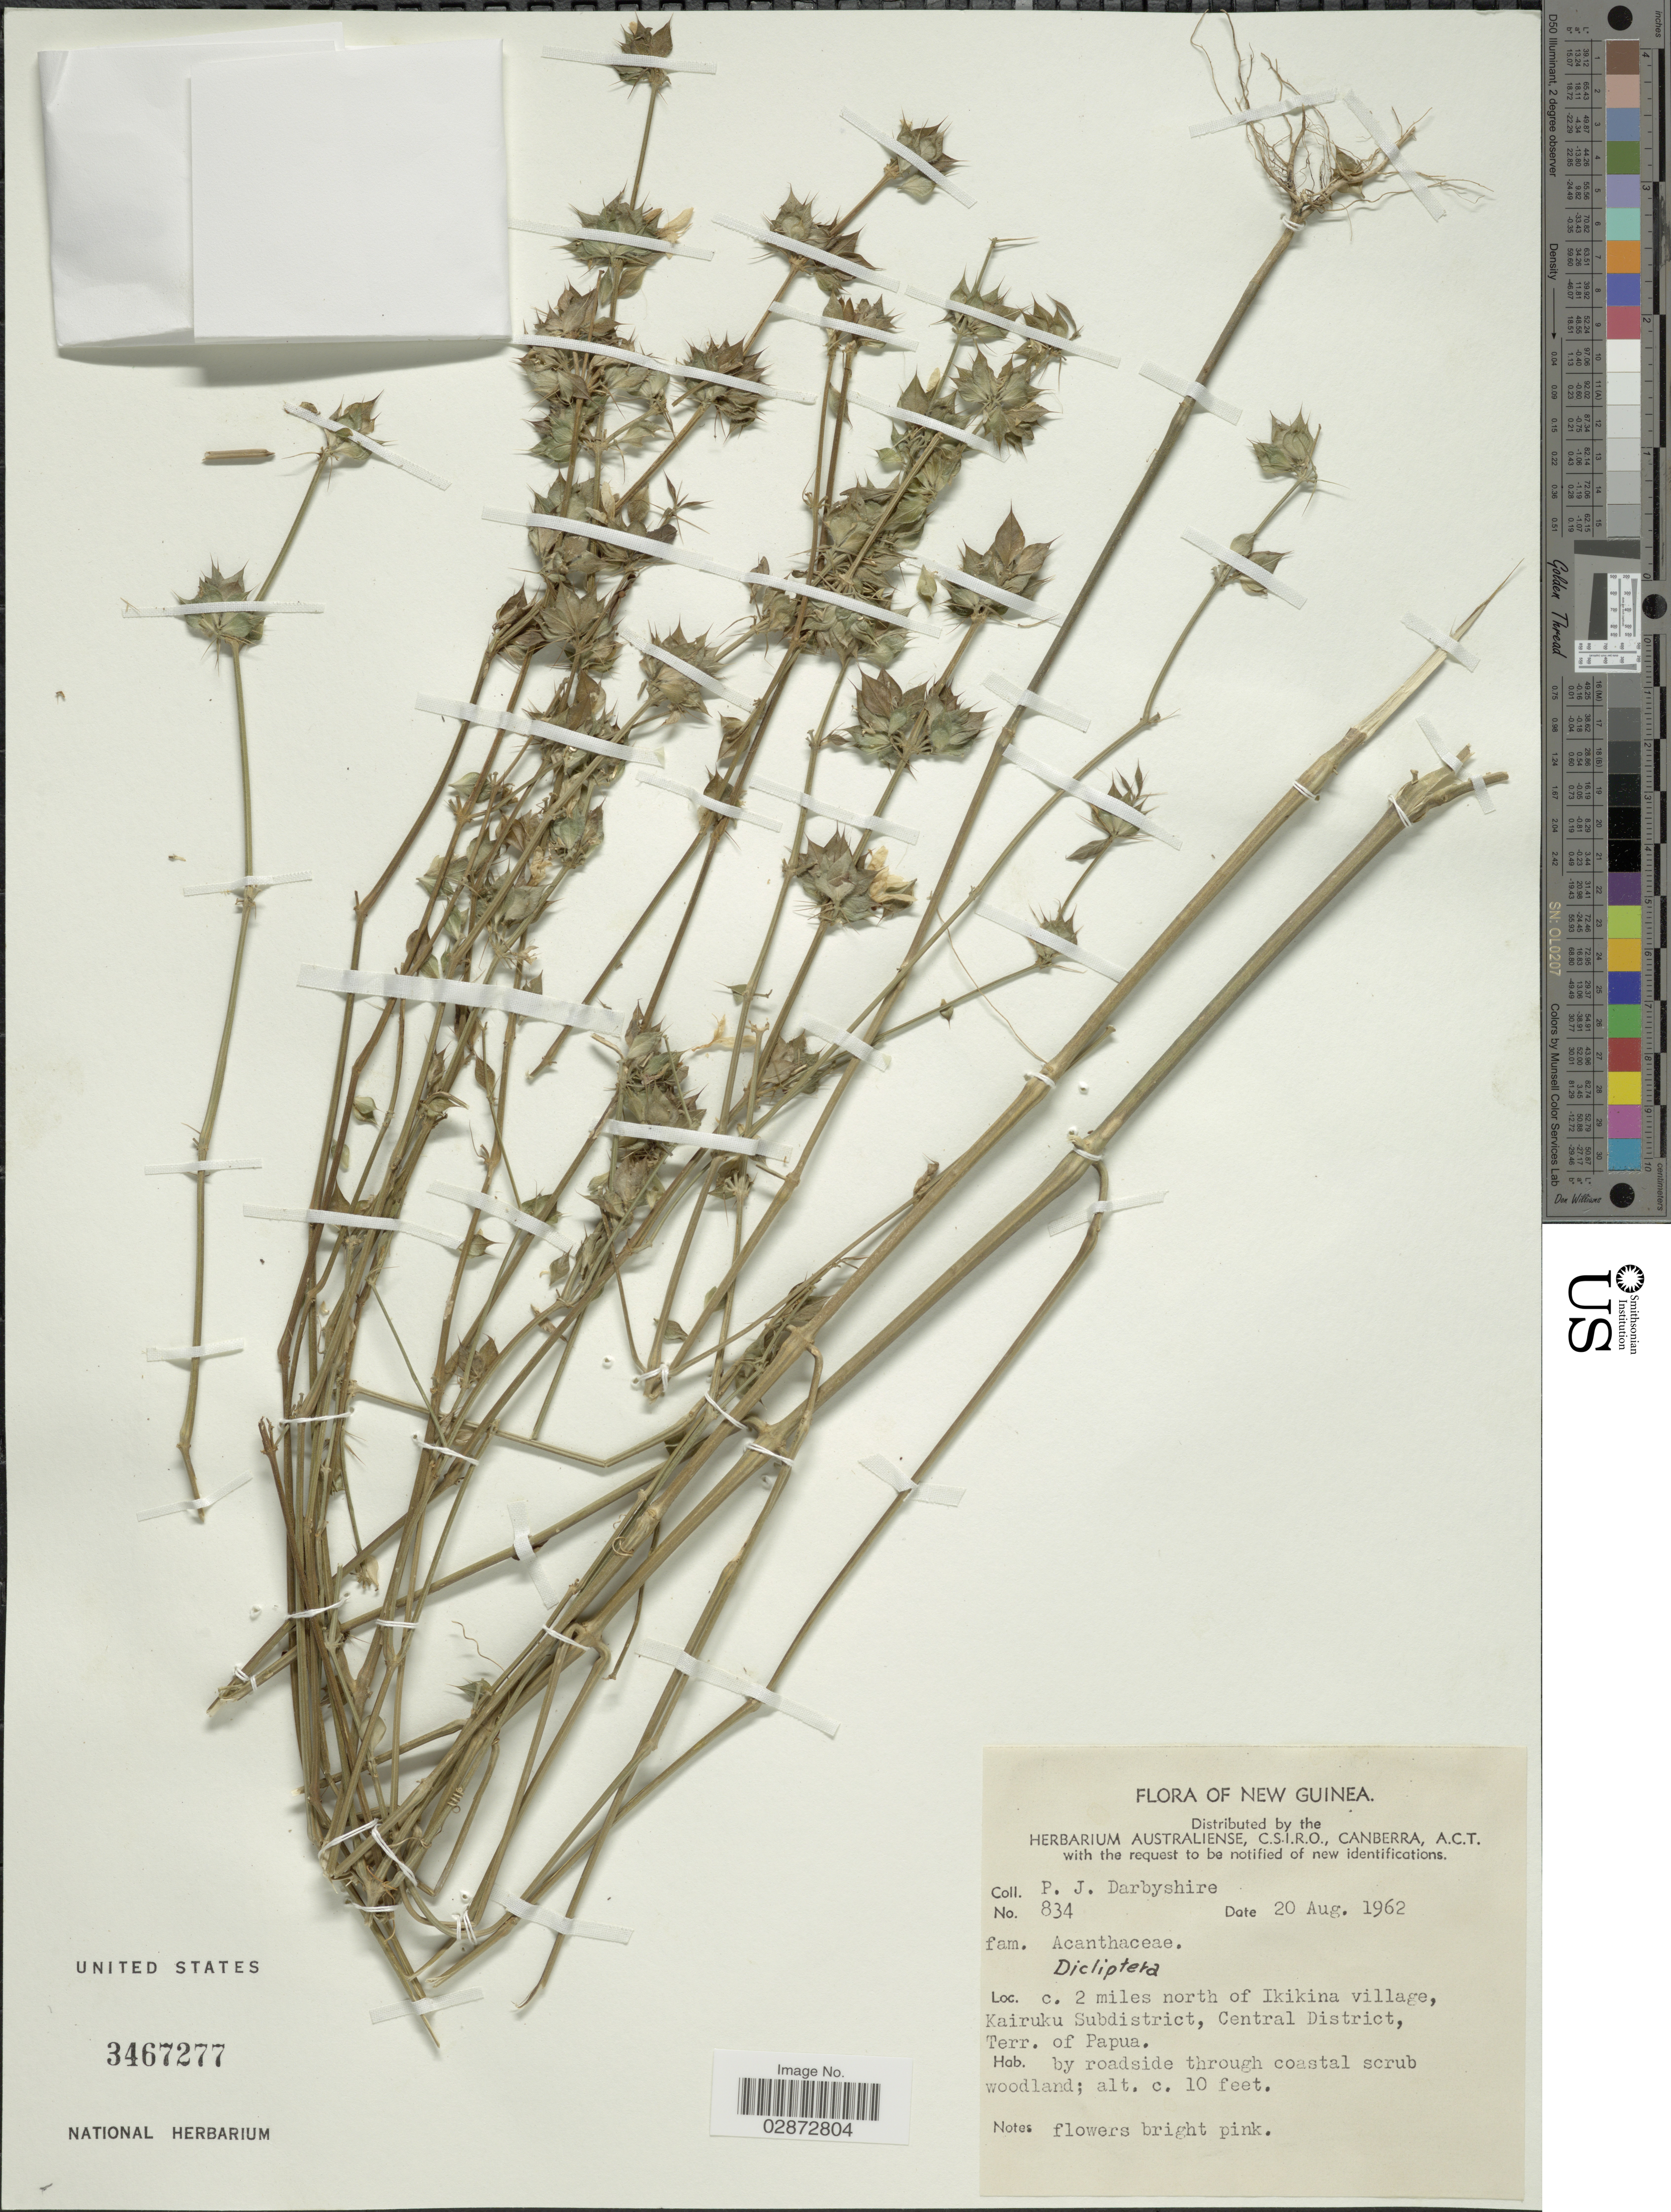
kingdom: Plantae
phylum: Tracheophyta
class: Magnoliopsida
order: Lamiales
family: Acanthaceae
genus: Dicliptera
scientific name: Dicliptera sp.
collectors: P. Darbyshire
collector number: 834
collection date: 1962-08-20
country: Papua New Guinea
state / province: Central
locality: New Guinea, c. 2 miles north of Ikikina village, Kairuku Subdistrict, Central District, Terr. of Papua.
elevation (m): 3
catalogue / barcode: US 3467277